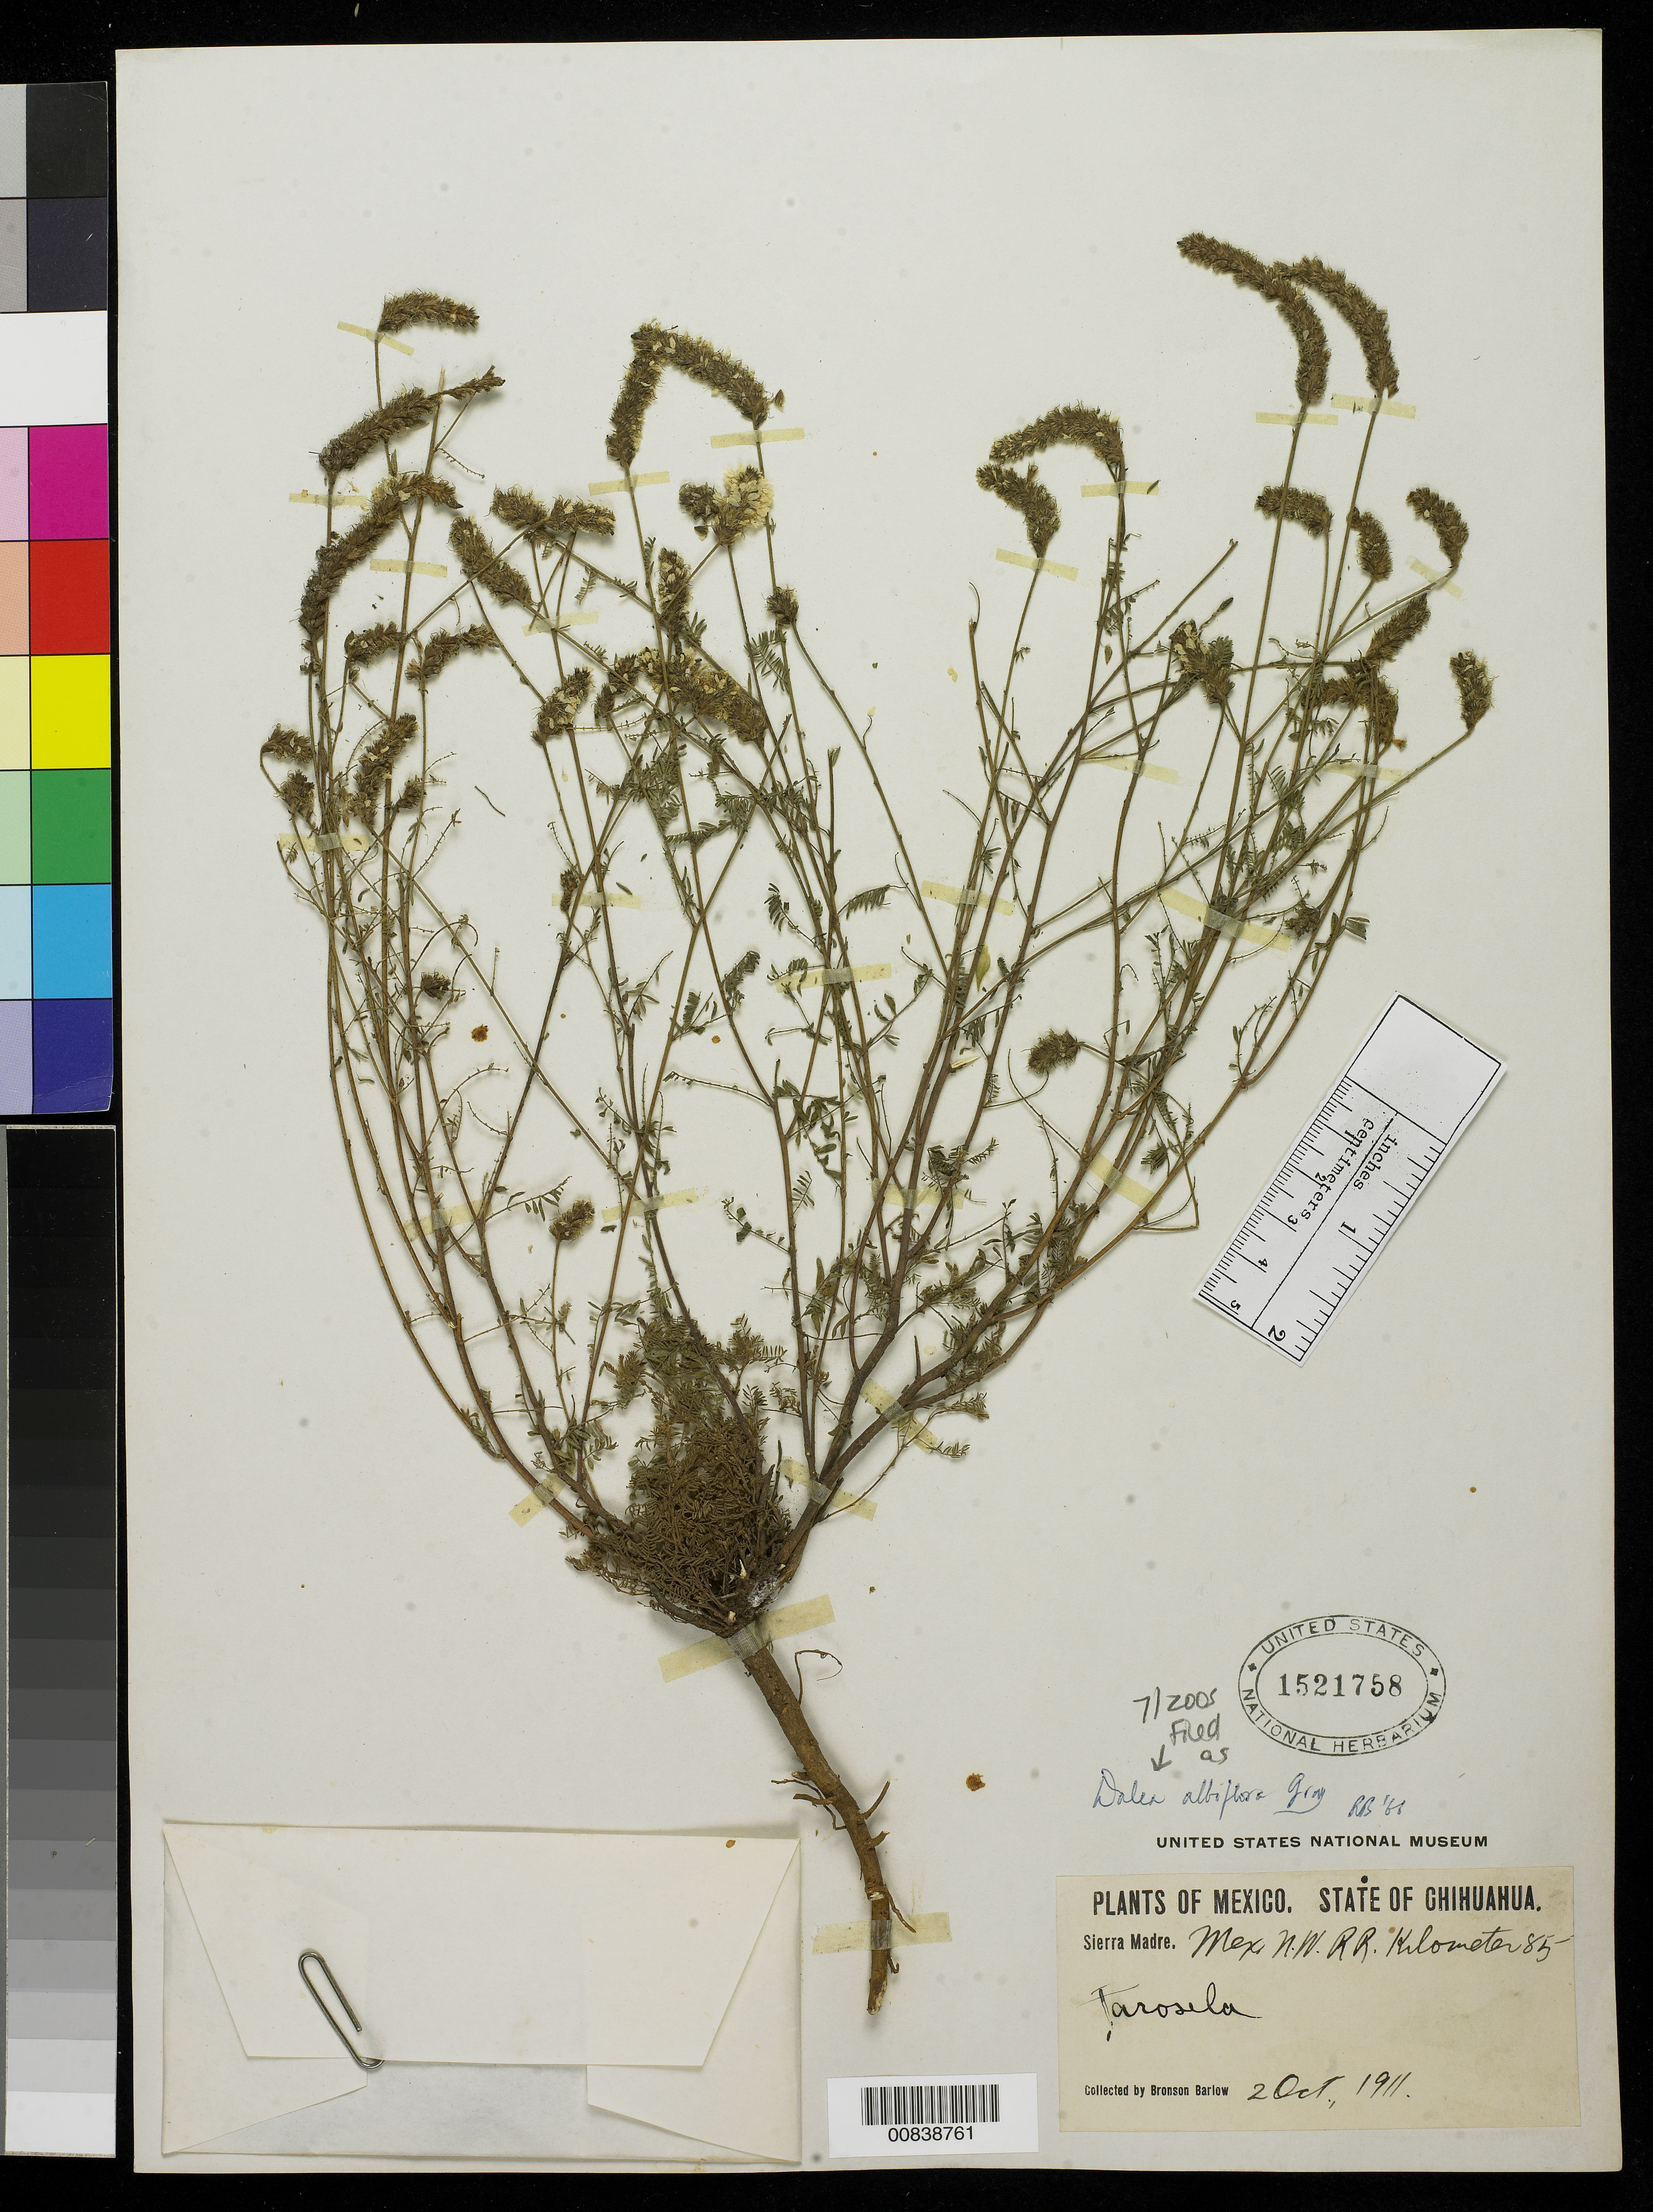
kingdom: Plantae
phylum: Tracheophyta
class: Magnoliopsida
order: Fabales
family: Fabaceae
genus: Dalea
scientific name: Dalea albiflora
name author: A. Gray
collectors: Barlow, B.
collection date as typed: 02 Oct 1911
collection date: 1911-10-02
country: Mexico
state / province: Chihuahua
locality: Mex. N.W.R.R. Kilometer 85. Sierra Madre, Chihuahua.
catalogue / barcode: US 1521758